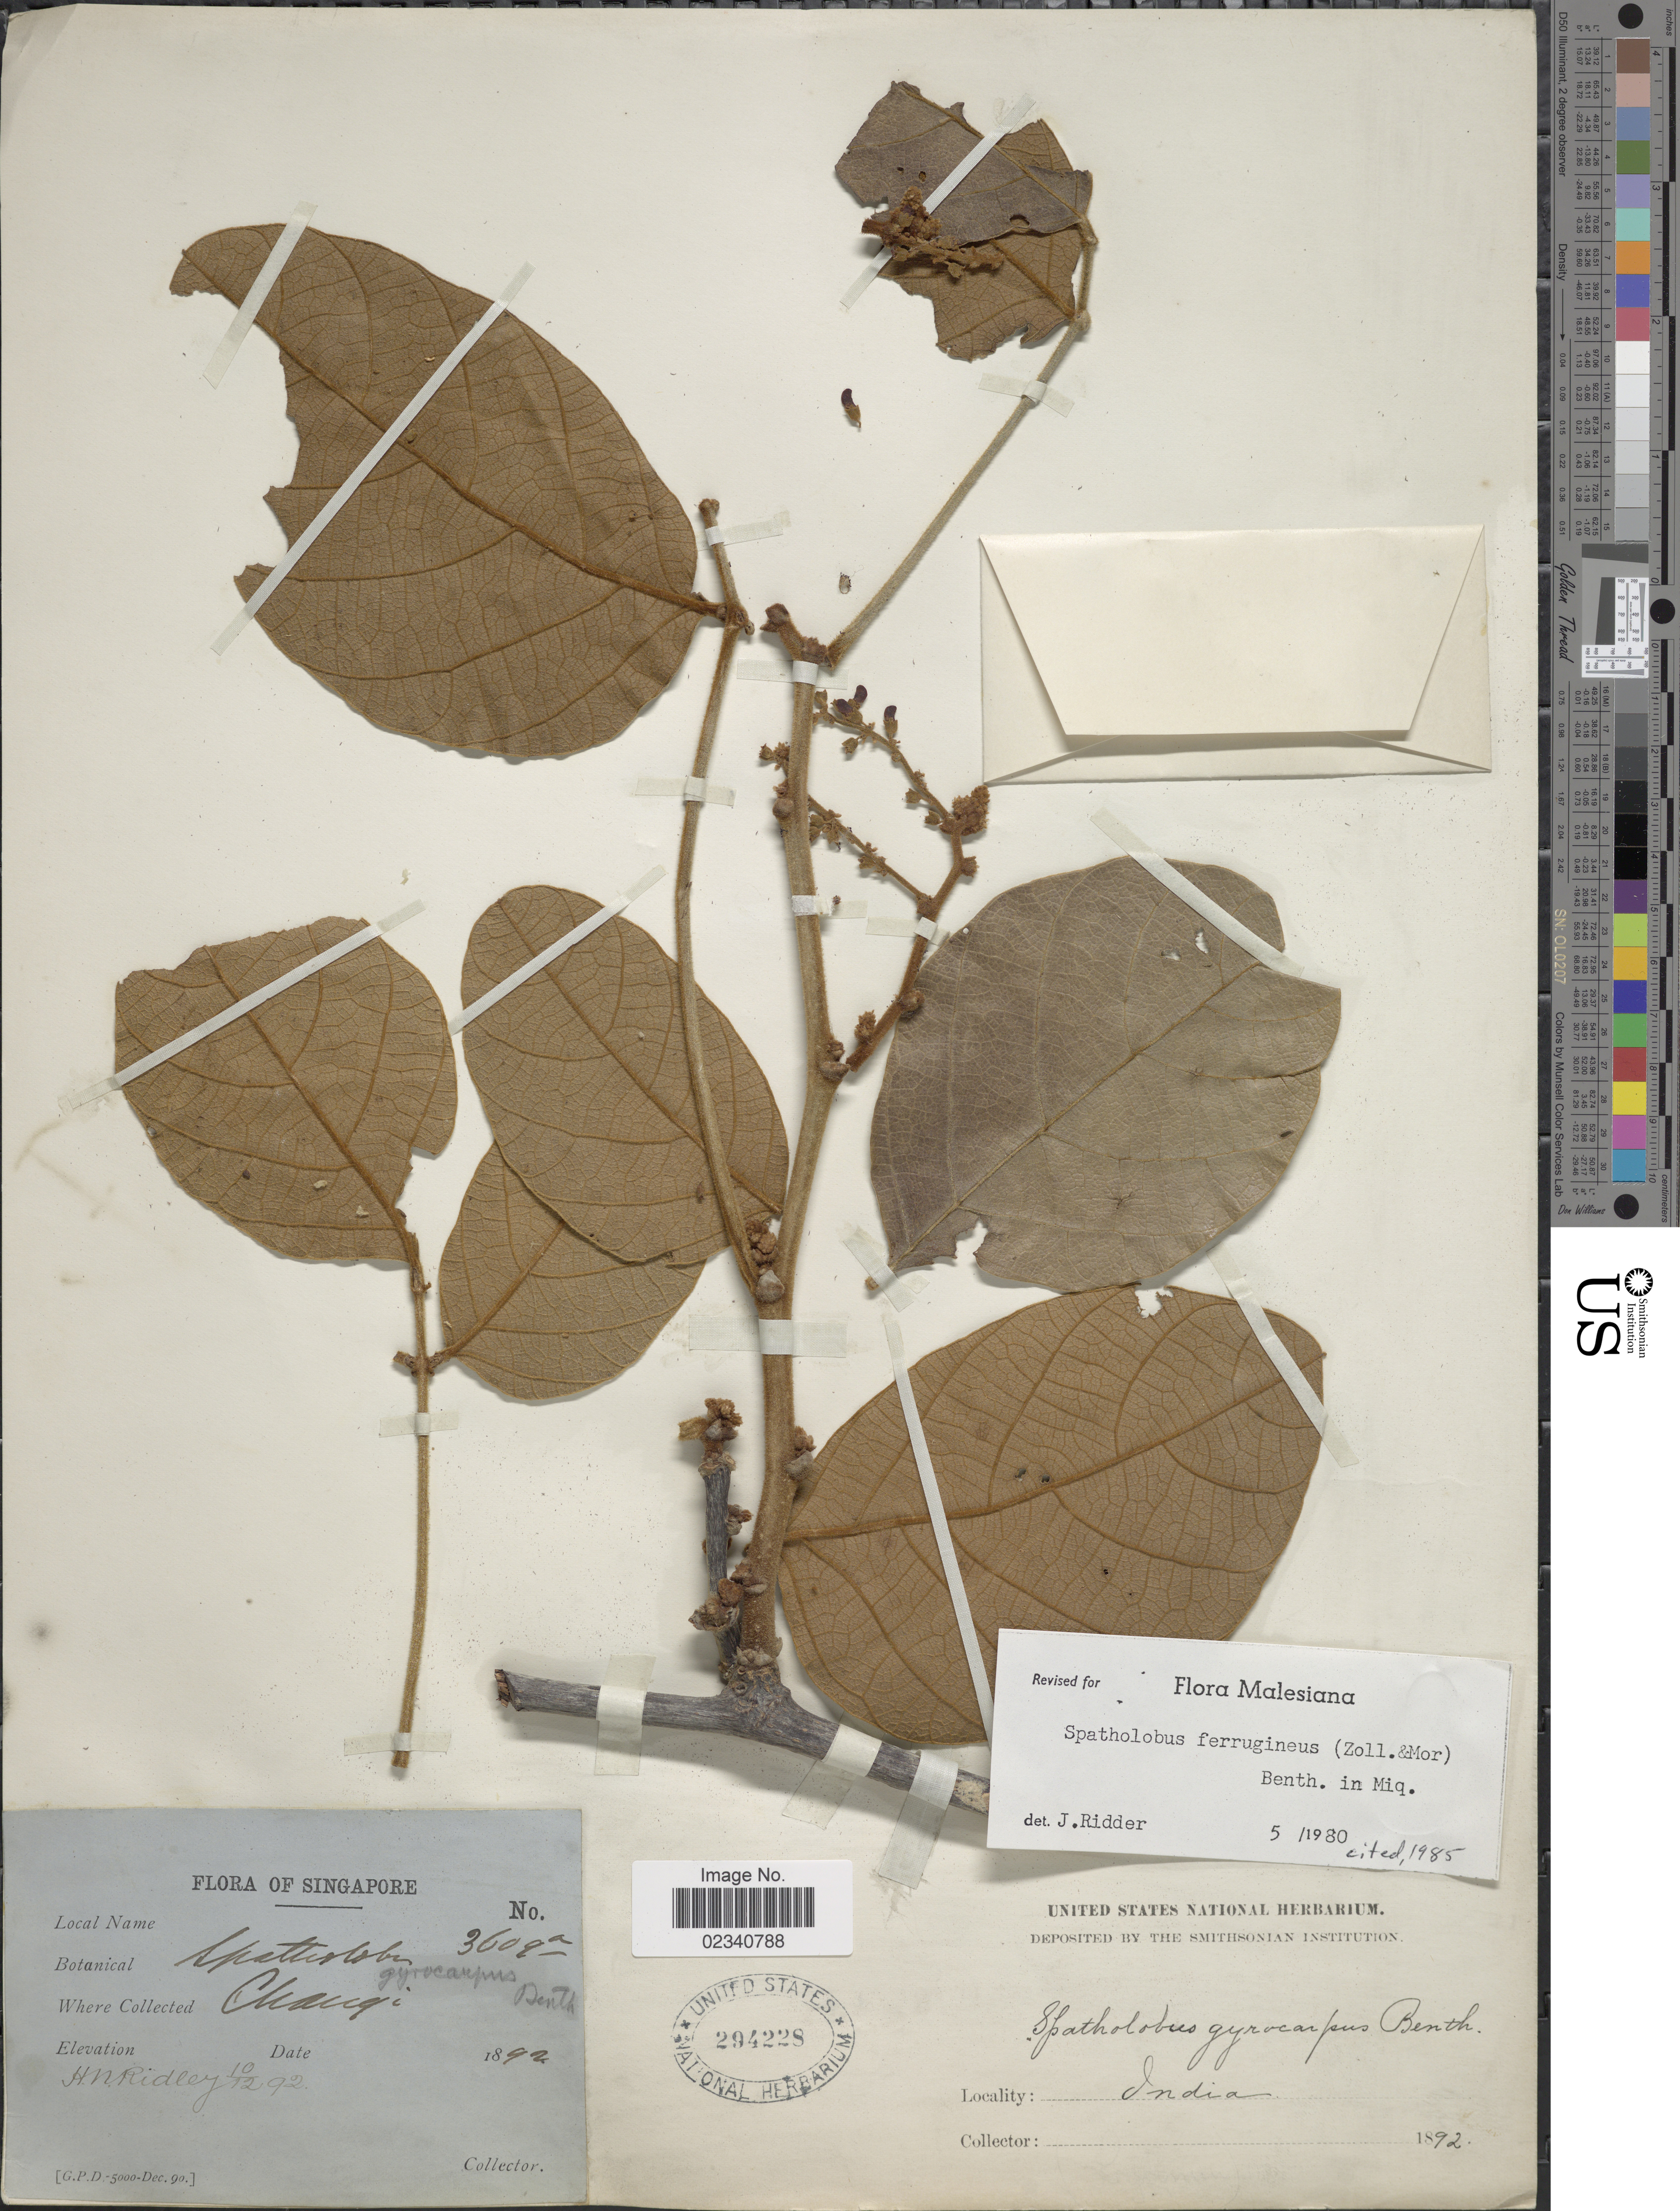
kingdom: Plantae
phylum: Tracheophyta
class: Magnoliopsida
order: Fabales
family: Fabaceae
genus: Spatholobus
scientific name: Spatholobus ferrugineus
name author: Benth.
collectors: H. N. Ridley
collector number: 3609a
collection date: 1892-12-10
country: Singapore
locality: Changi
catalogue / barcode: US 294228